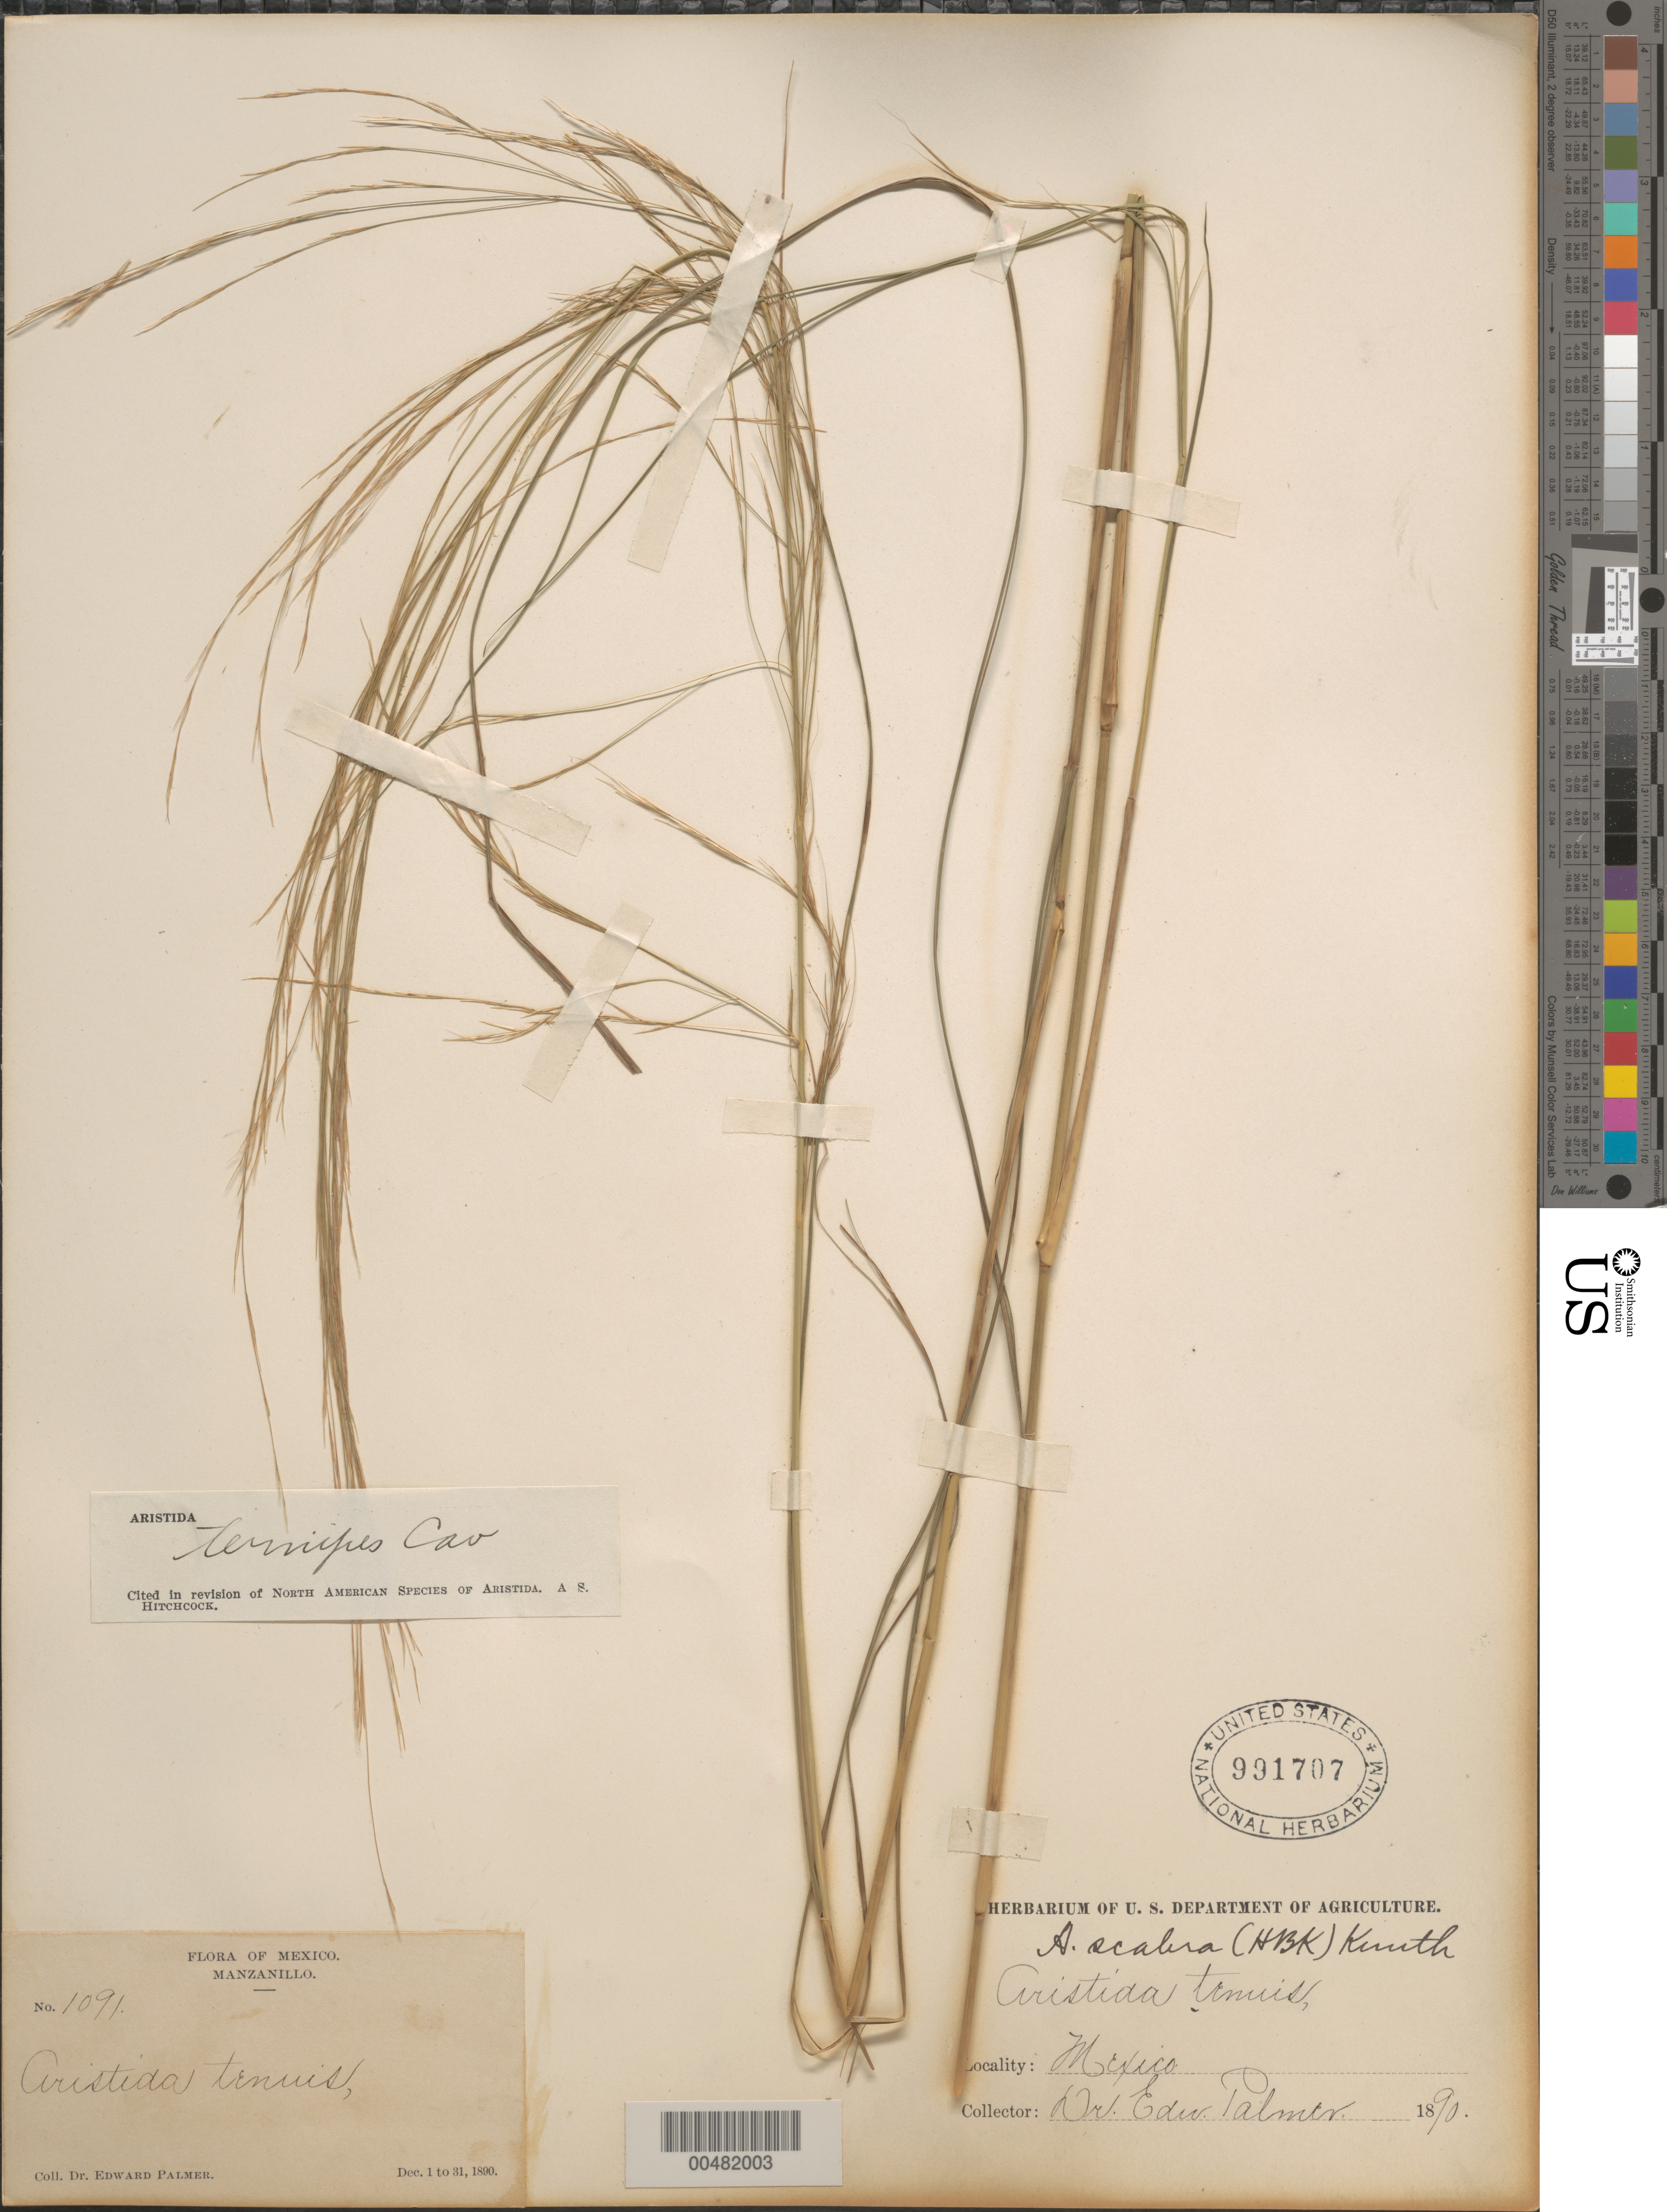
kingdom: Plantae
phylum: Tracheophyta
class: Liliopsida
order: Poales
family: Poaceae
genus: Aristida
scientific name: Aristida ternipes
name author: Cav.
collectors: E. Palmer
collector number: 1091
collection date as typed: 1 Dec 1890 to 31 Dec 1890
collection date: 1890-12-01/1890-12-31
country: Mexico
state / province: Colima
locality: Manzanillo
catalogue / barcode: US 991707